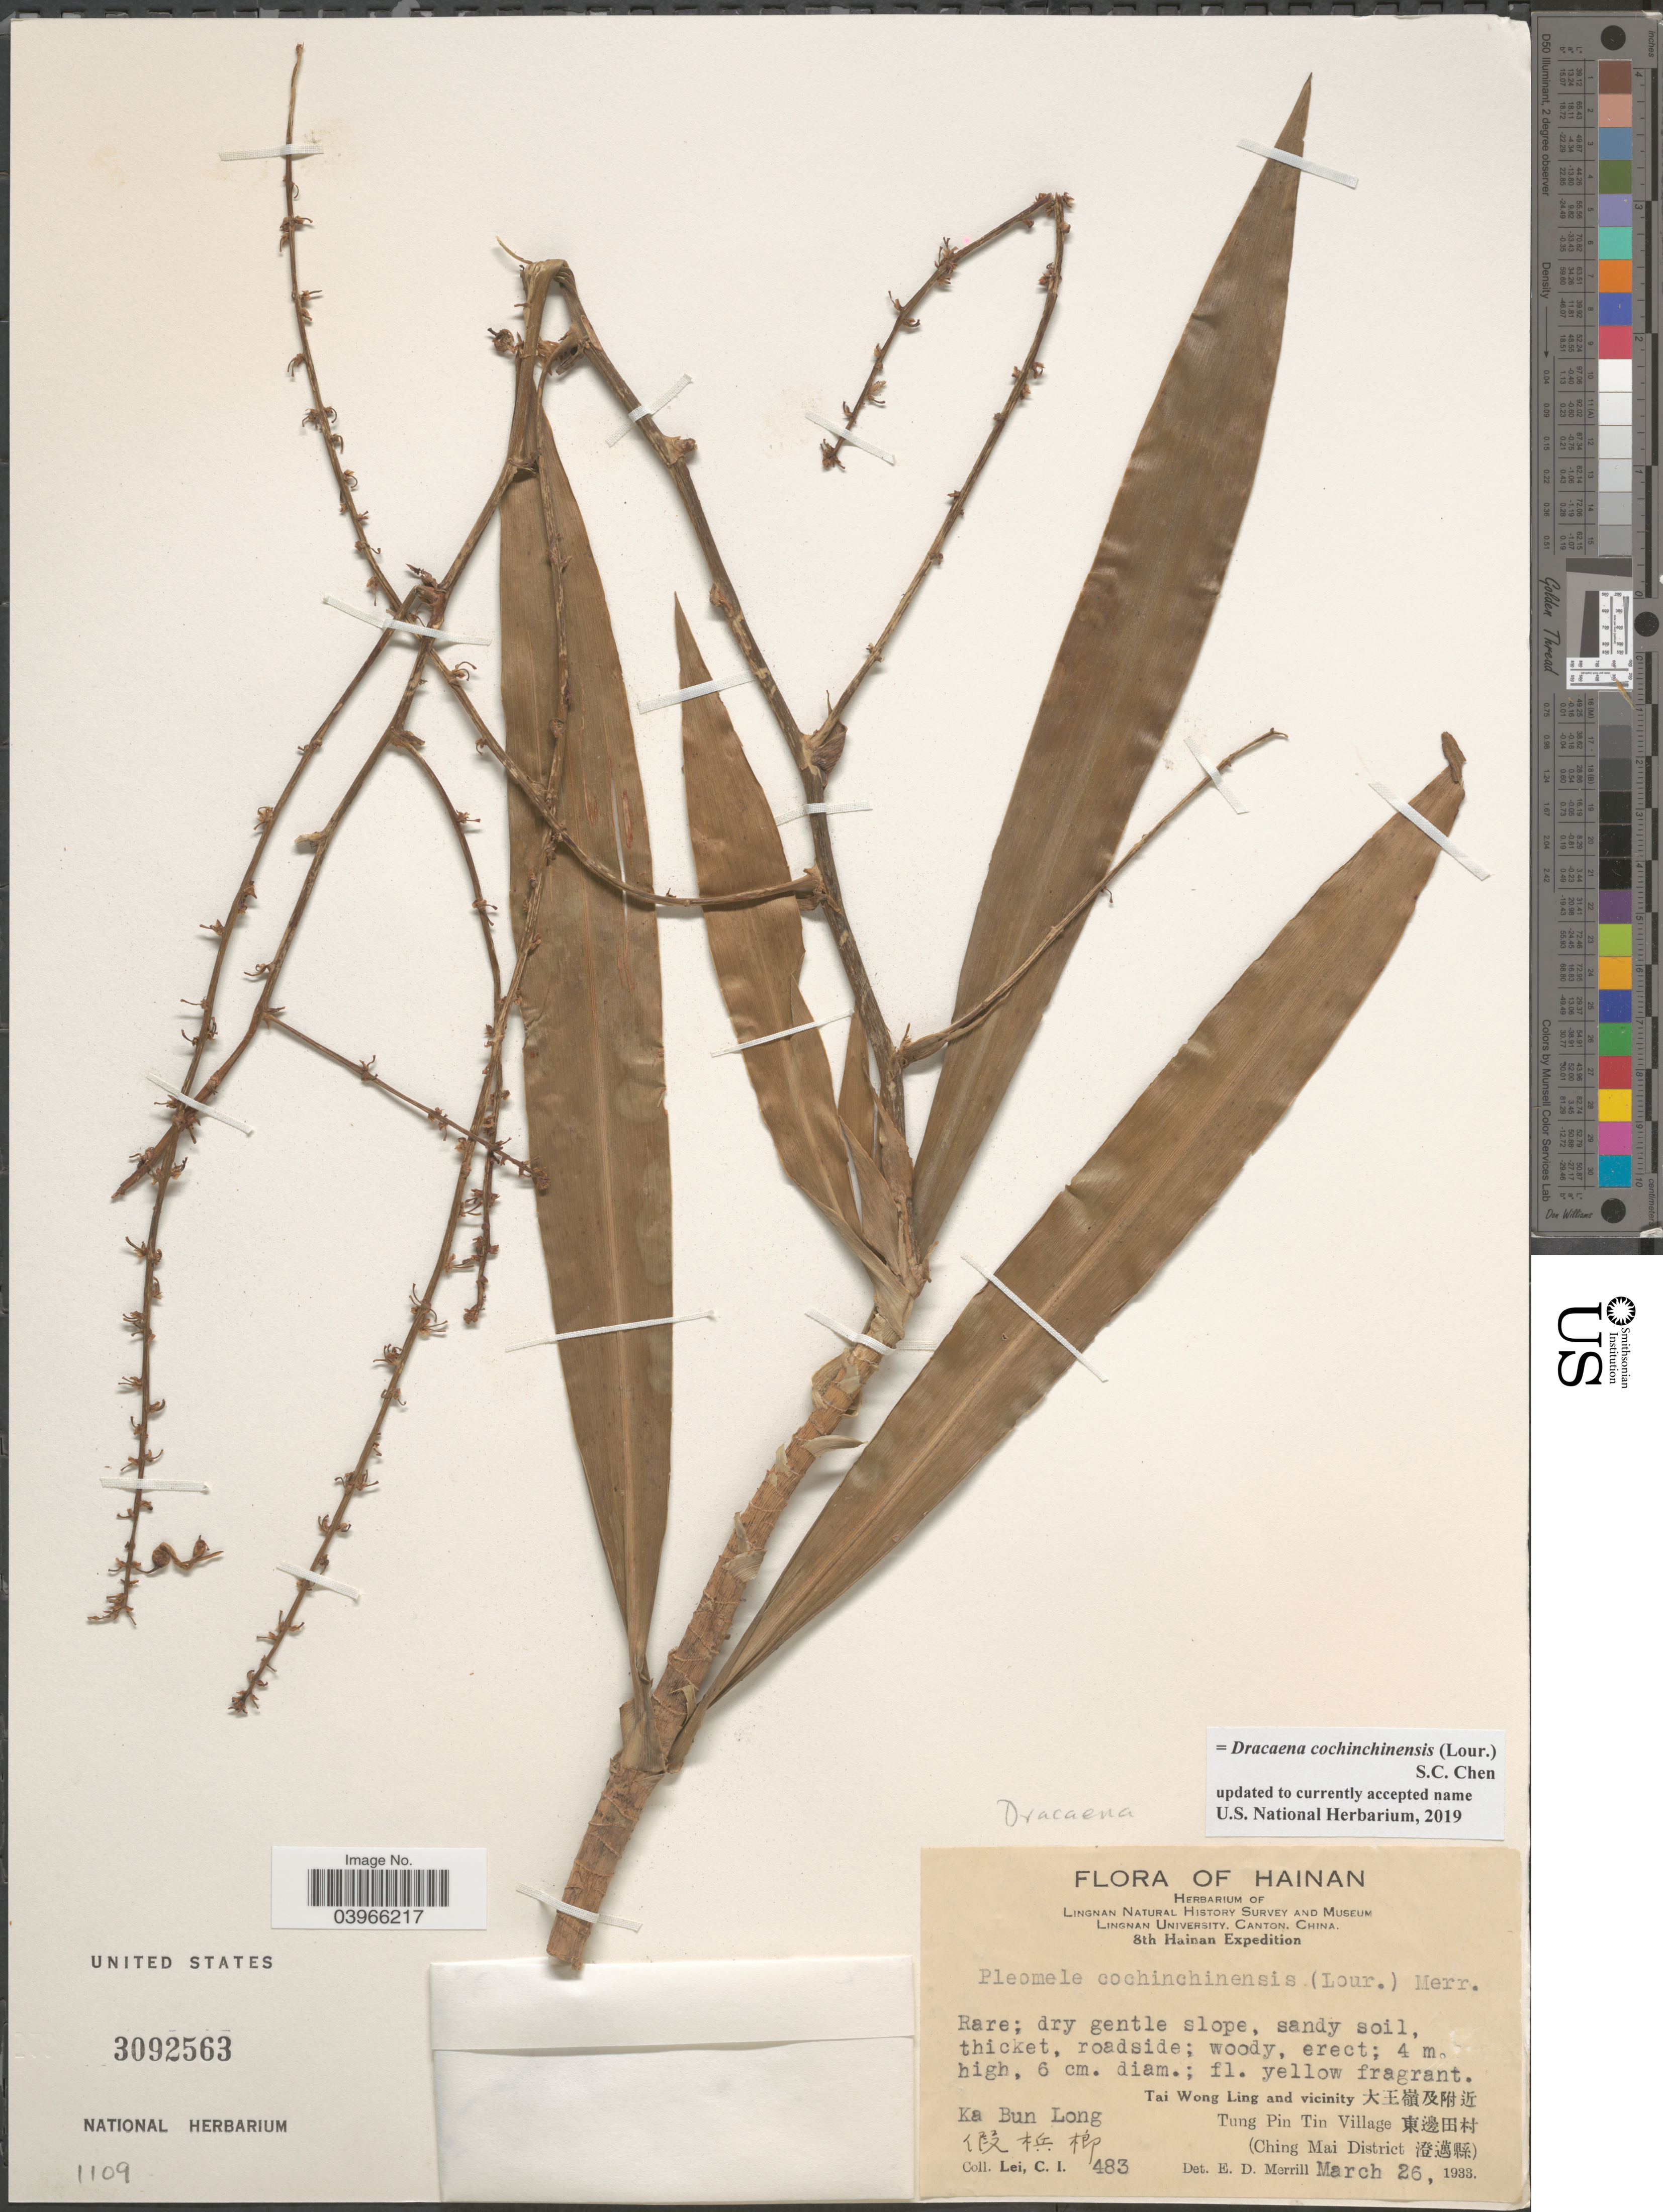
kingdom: Plantae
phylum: Tracheophyta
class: Liliopsida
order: Asparagales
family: Asparagaceae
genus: Dracaena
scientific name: Dracaena cochinchinensis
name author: (Lour. & Labroy) S.C.Chen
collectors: C. I. Lei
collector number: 483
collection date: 1933-03-26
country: China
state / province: Hainan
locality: Ka Bun Long. Tai Wong Ling and vicinity X. Tung Pin Tin Village X. (Ching Mai District X).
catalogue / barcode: US 3092563